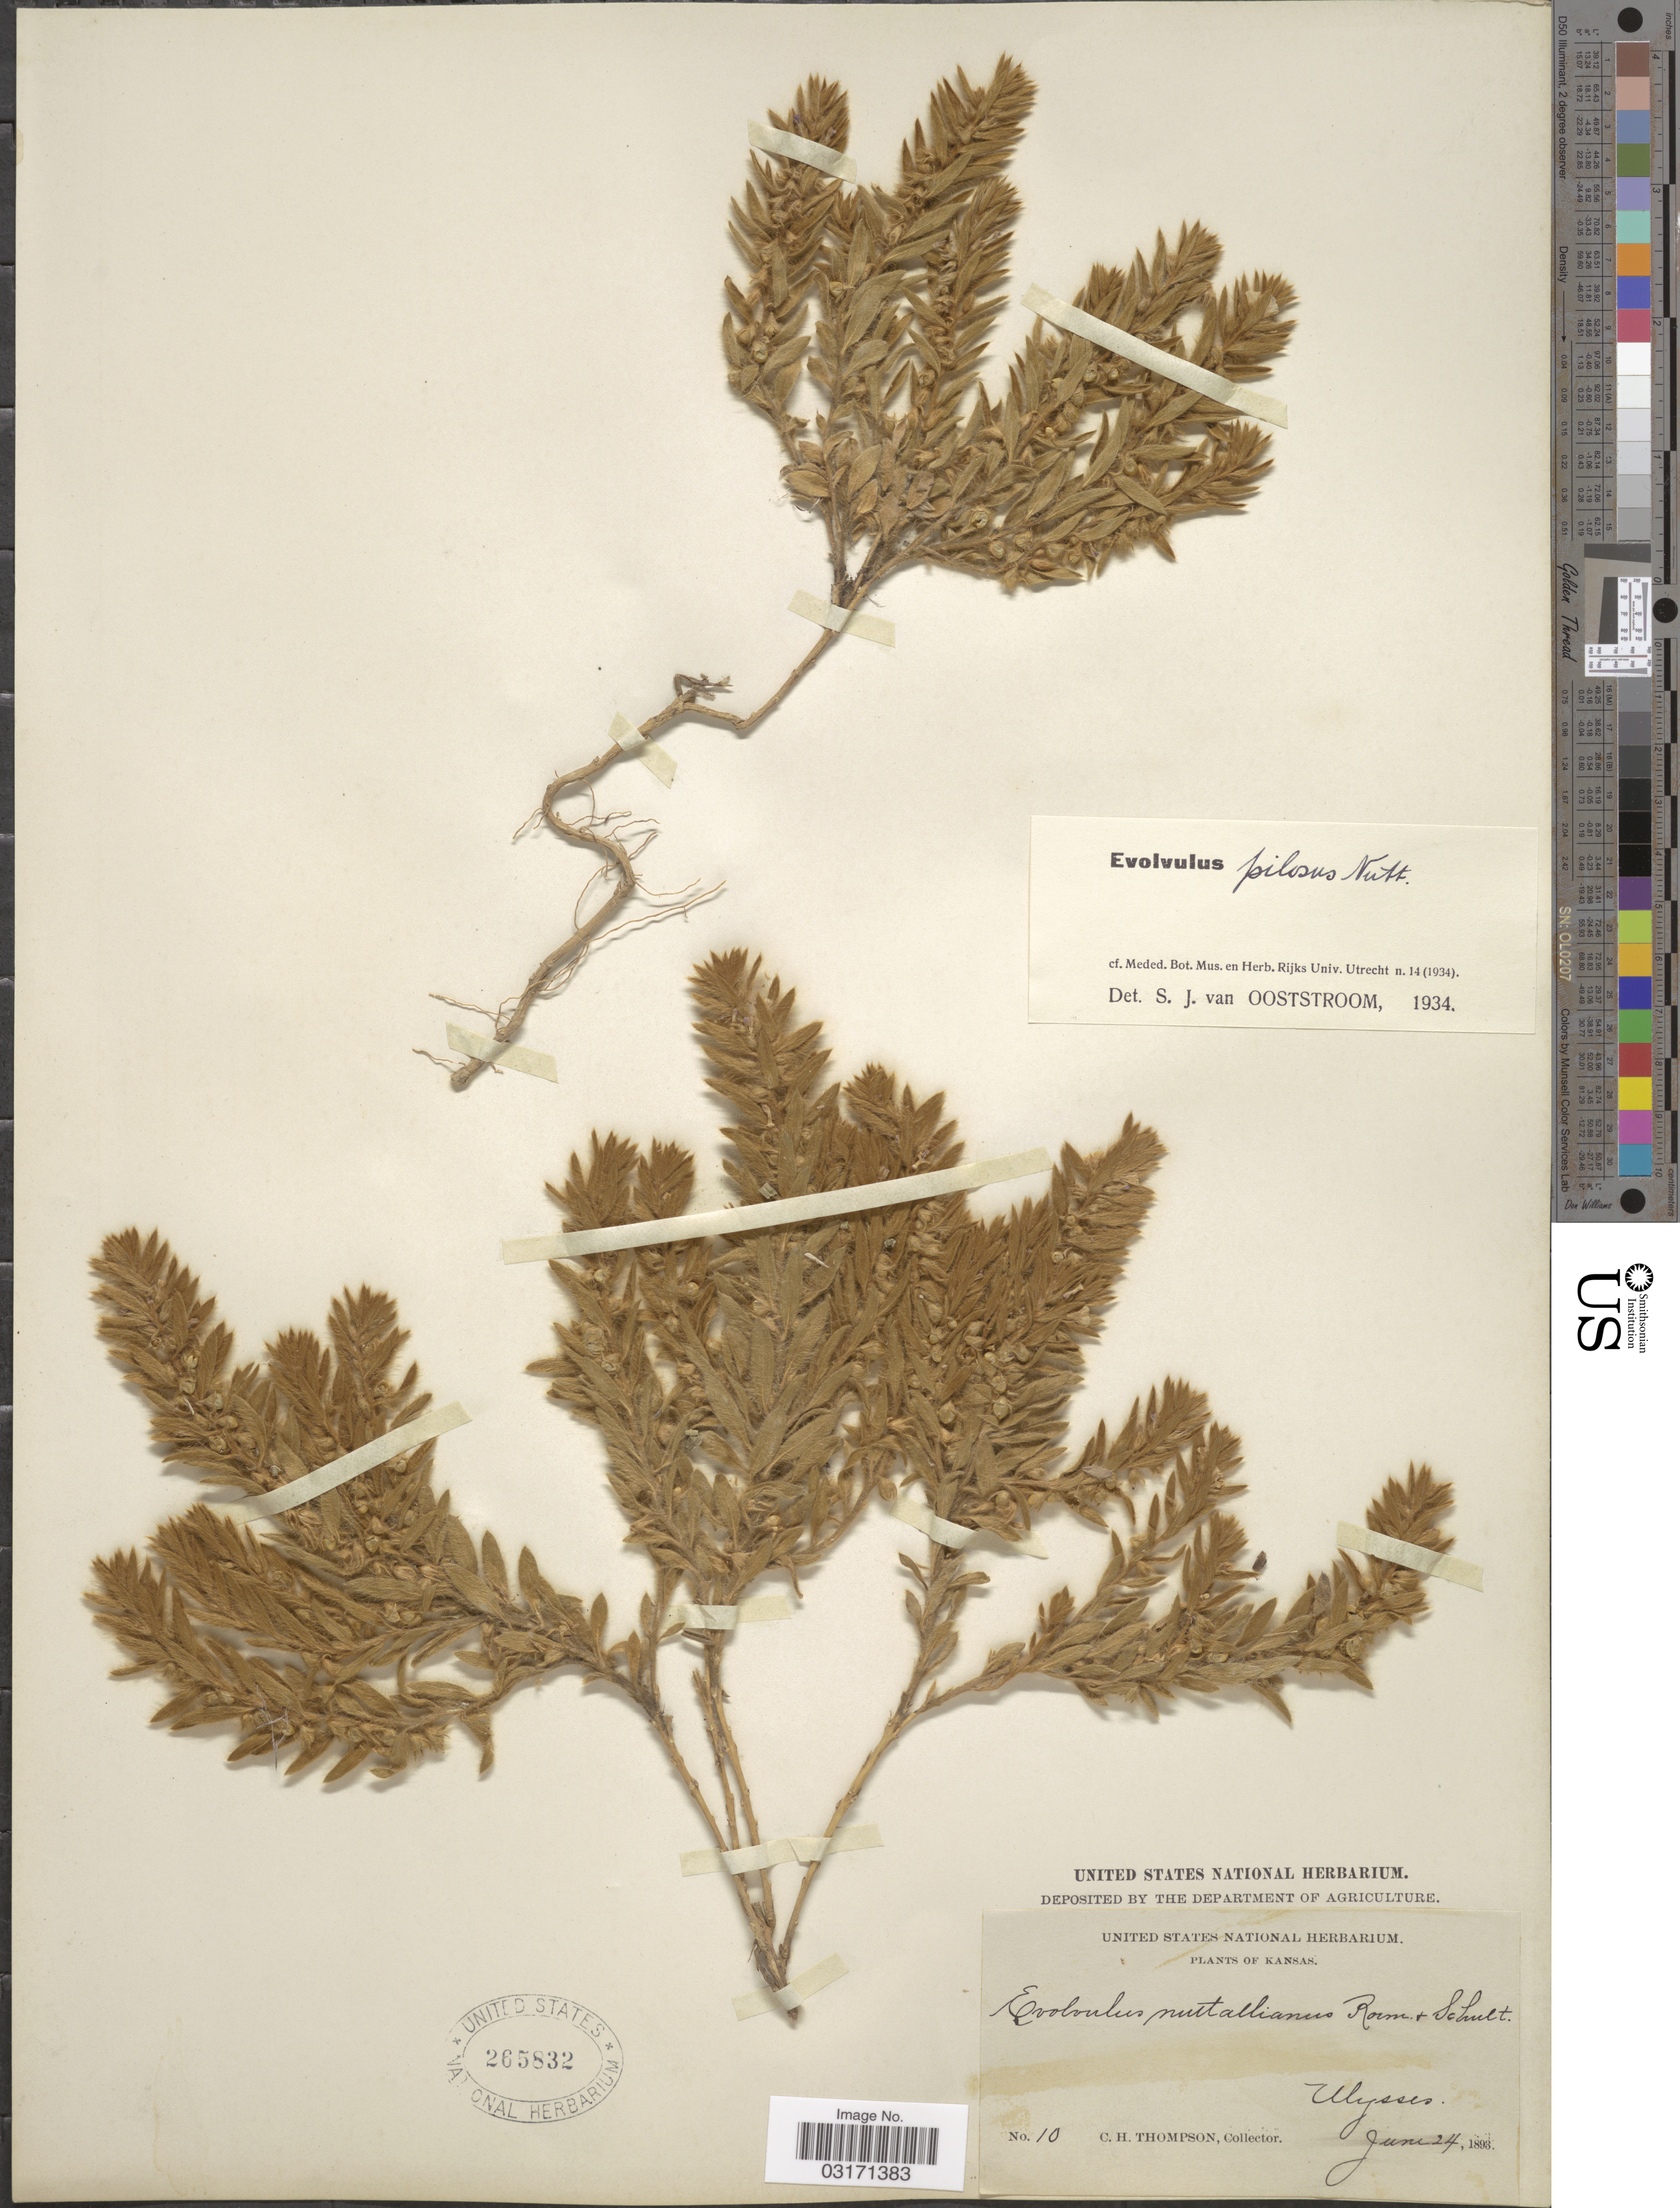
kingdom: Plantae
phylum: Tracheophyta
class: Magnoliopsida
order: Solanales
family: Convolvulaceae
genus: Evolvulus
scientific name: Evolvulus pilosus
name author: Roxb.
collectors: C. H. Thompson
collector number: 10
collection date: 1893-06-24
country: United States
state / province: Kansas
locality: Ulysses.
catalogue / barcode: US 265832